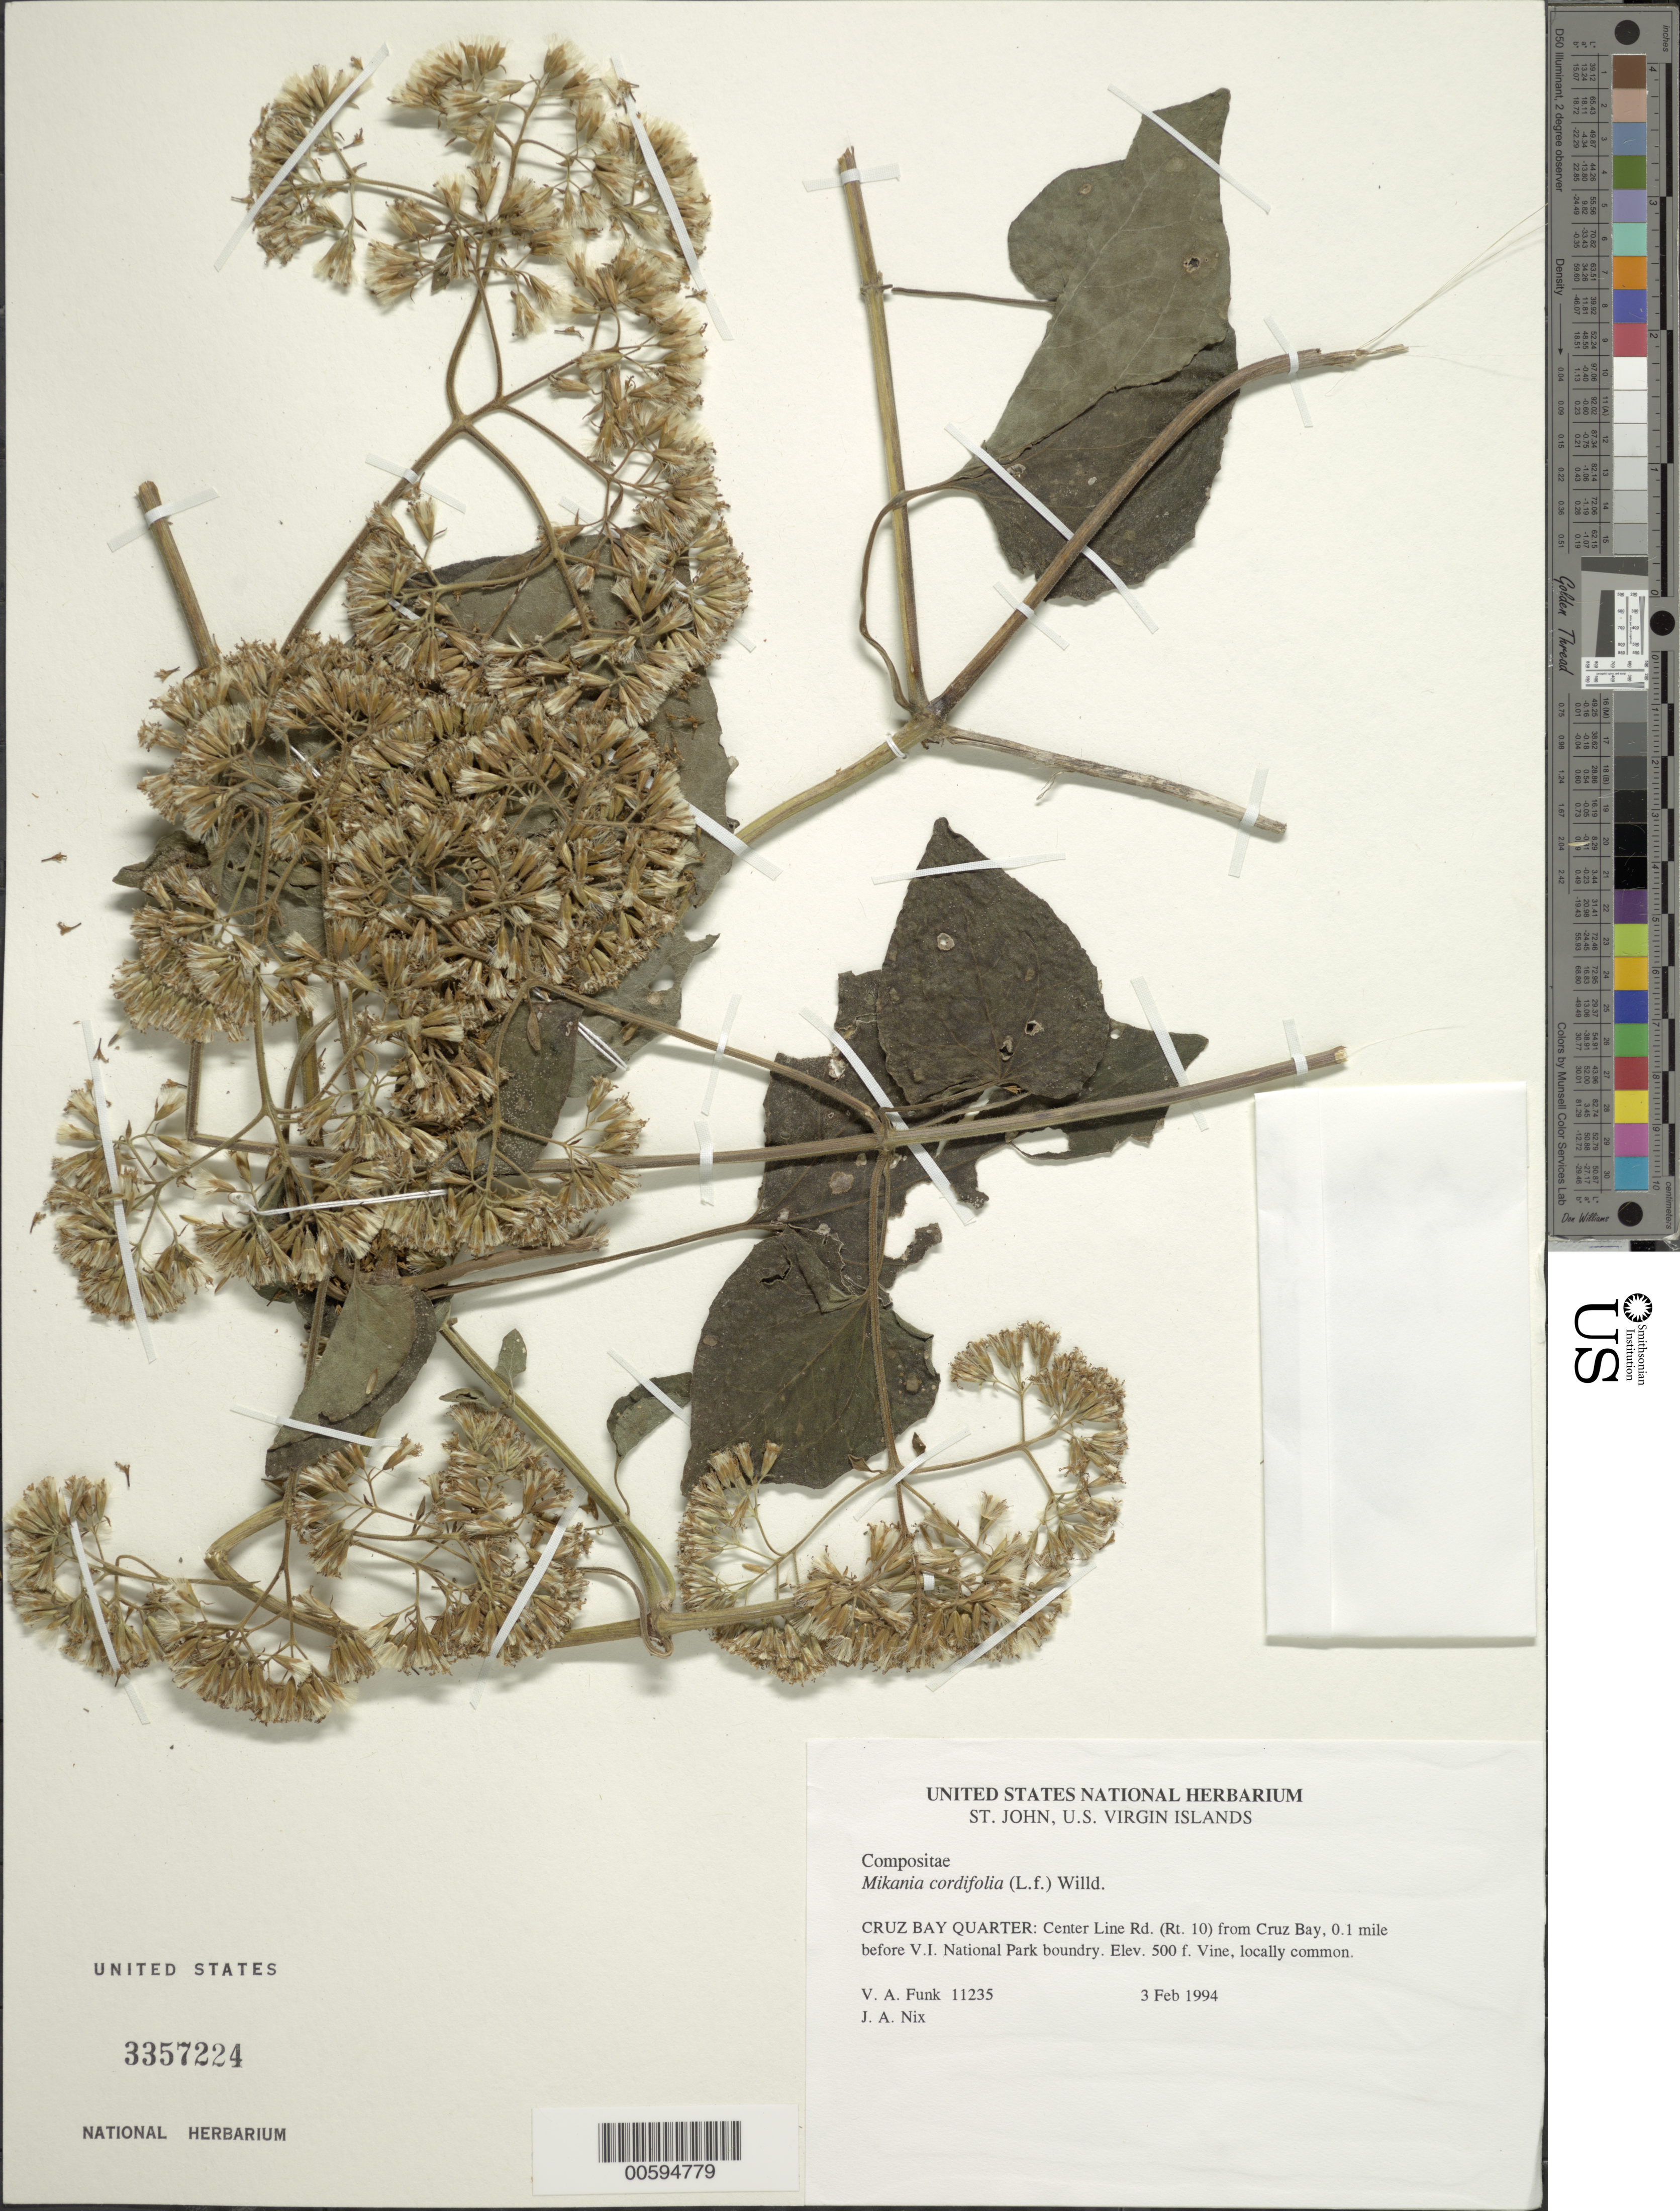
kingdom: Plantae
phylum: Tracheophyta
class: Magnoliopsida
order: Asterales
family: Asteraceae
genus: Mikania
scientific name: Mikania cordifolia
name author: Kunth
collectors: V. Funk & J. Nix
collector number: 11235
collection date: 1994-02-03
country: U.S. Virgin Islands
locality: Cruz Bay Quarter: Center Line Rd. (Rt. 10) from Cruz Bay, 0.1 mile before V.I. National Park boundary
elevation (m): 152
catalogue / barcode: US 3357224